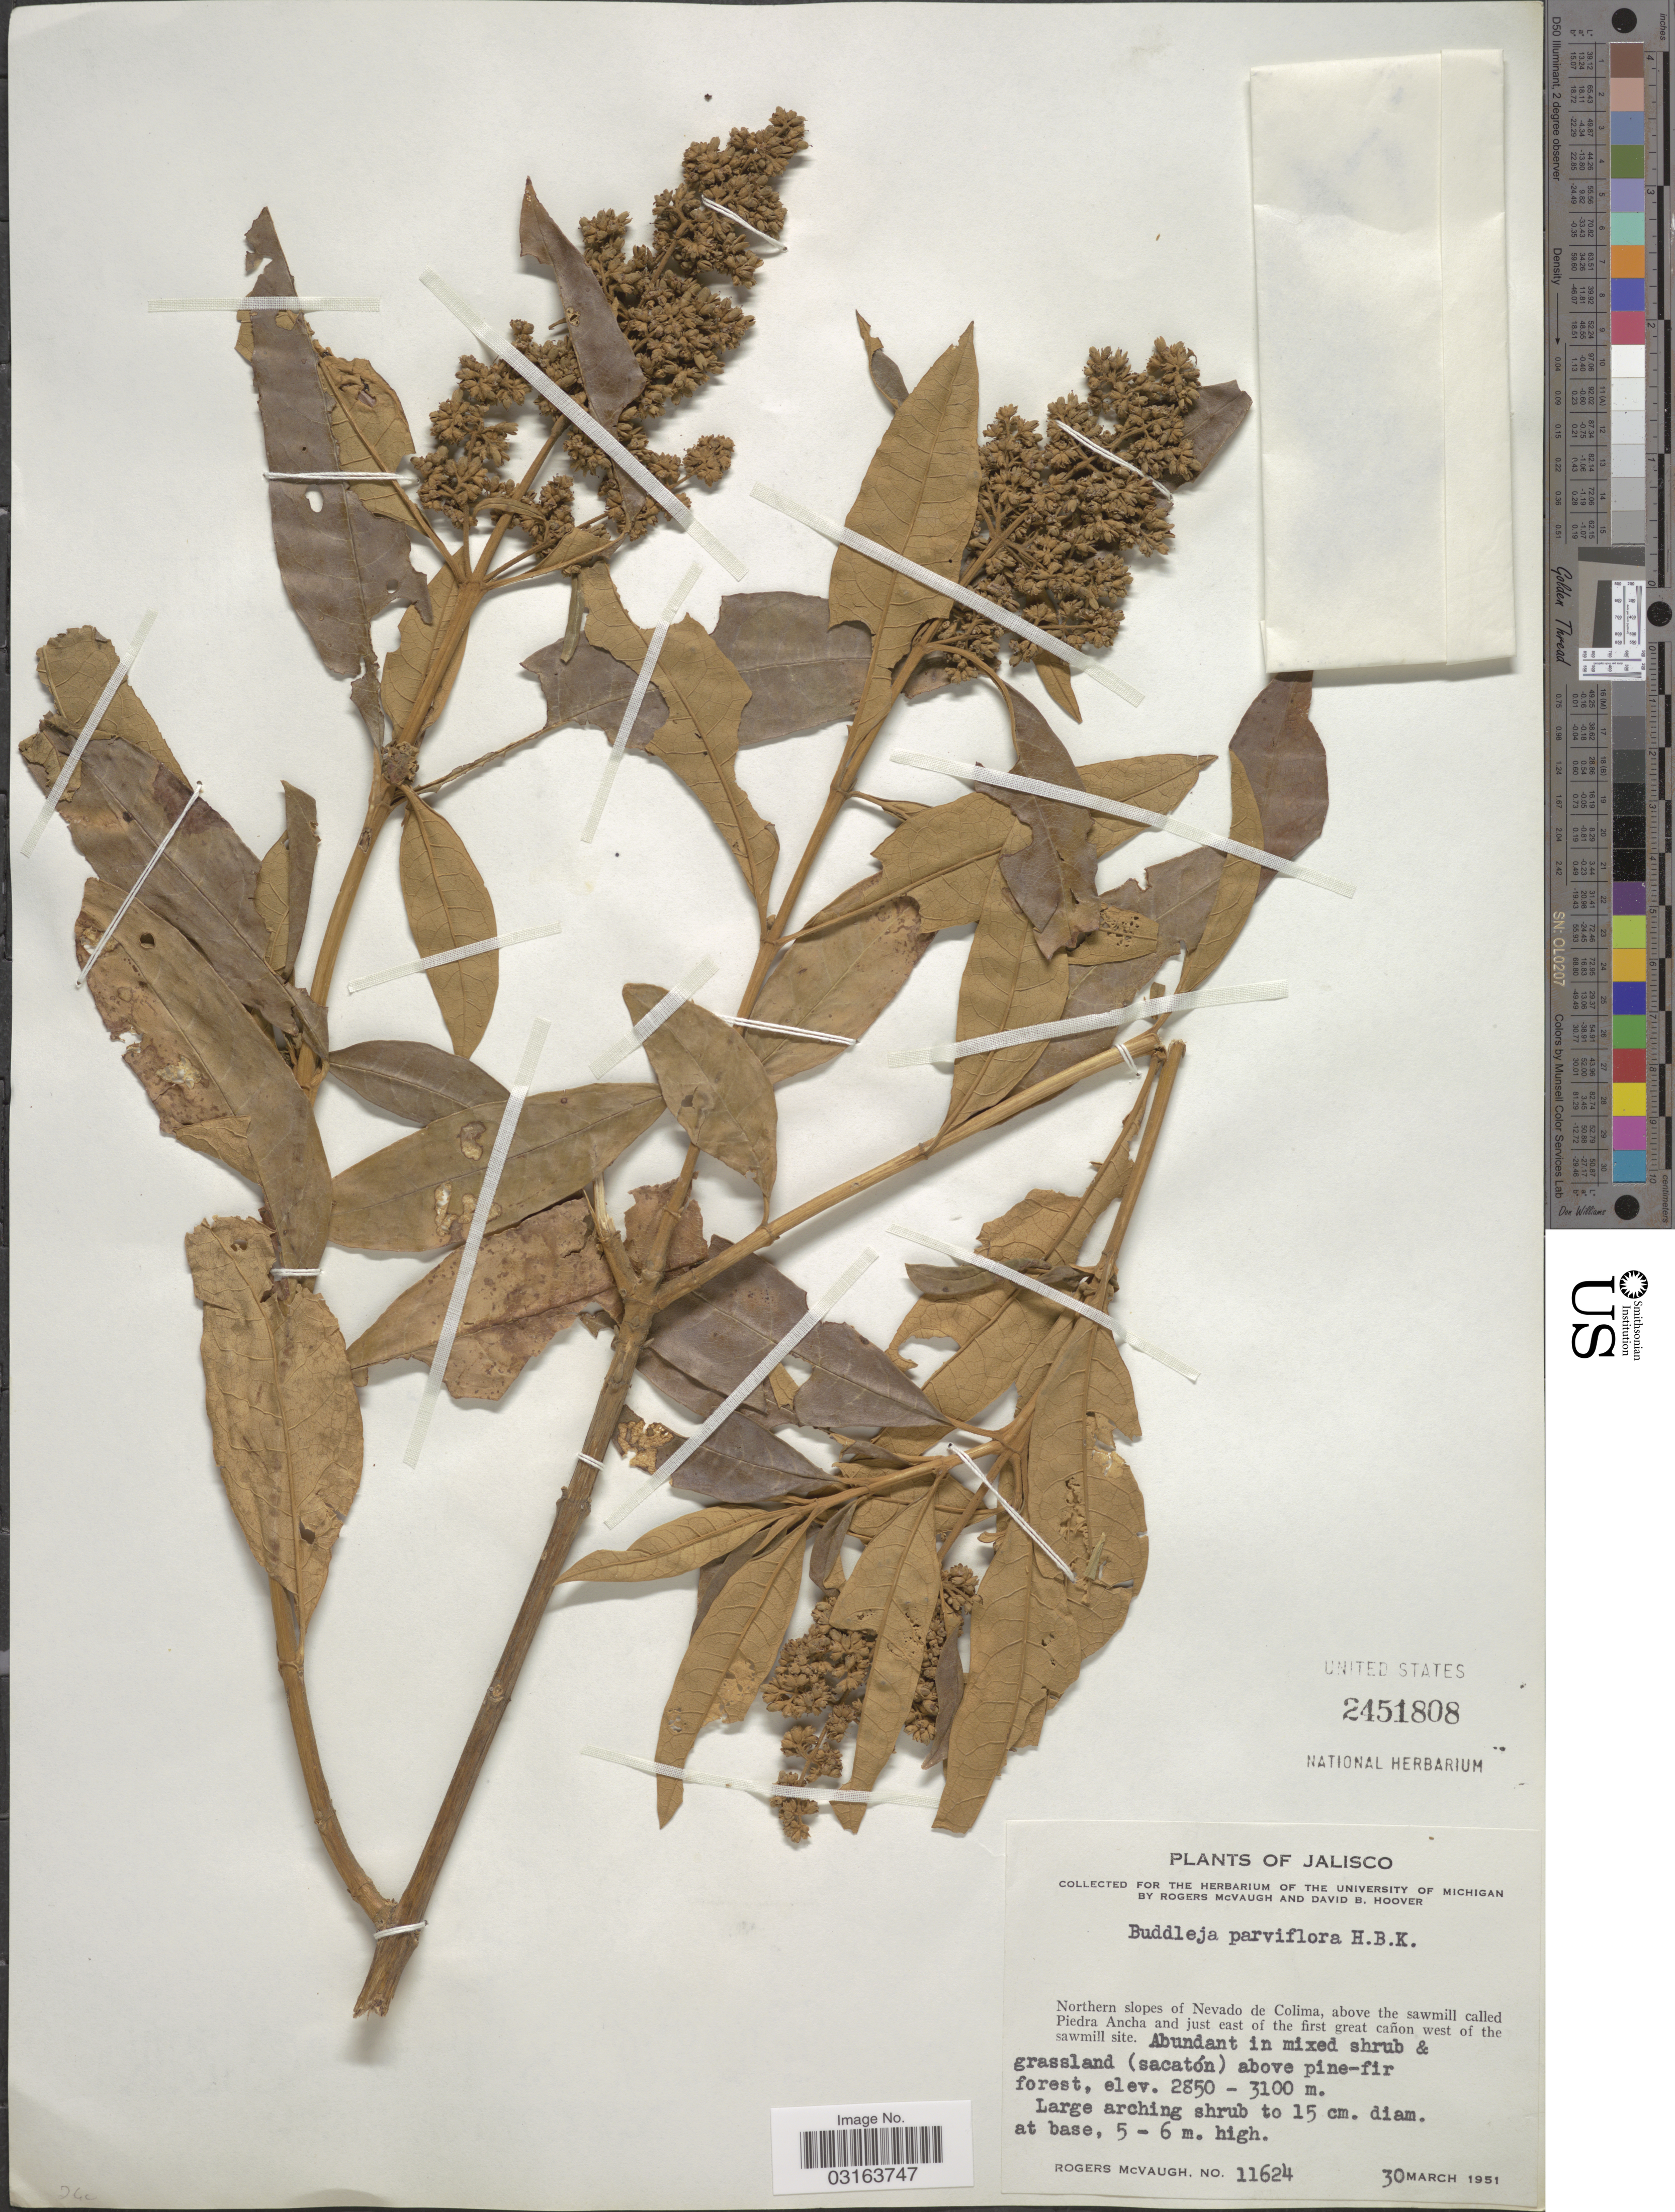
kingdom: Plantae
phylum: Tracheophyta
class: Magnoliopsida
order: Lamiales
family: Scrophulariaceae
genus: Buddleja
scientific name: Buddleja parviflora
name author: Kunth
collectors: R. McVaugh & D. B. Hoover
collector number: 11624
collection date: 1951-03-30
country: Mexico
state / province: Jalisco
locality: Northern slopes of Nevado de Colima, above the sawmill called Piedra Ancha and just east of the first great cañon west of the sawmill site.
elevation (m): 2850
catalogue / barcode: US 2451808